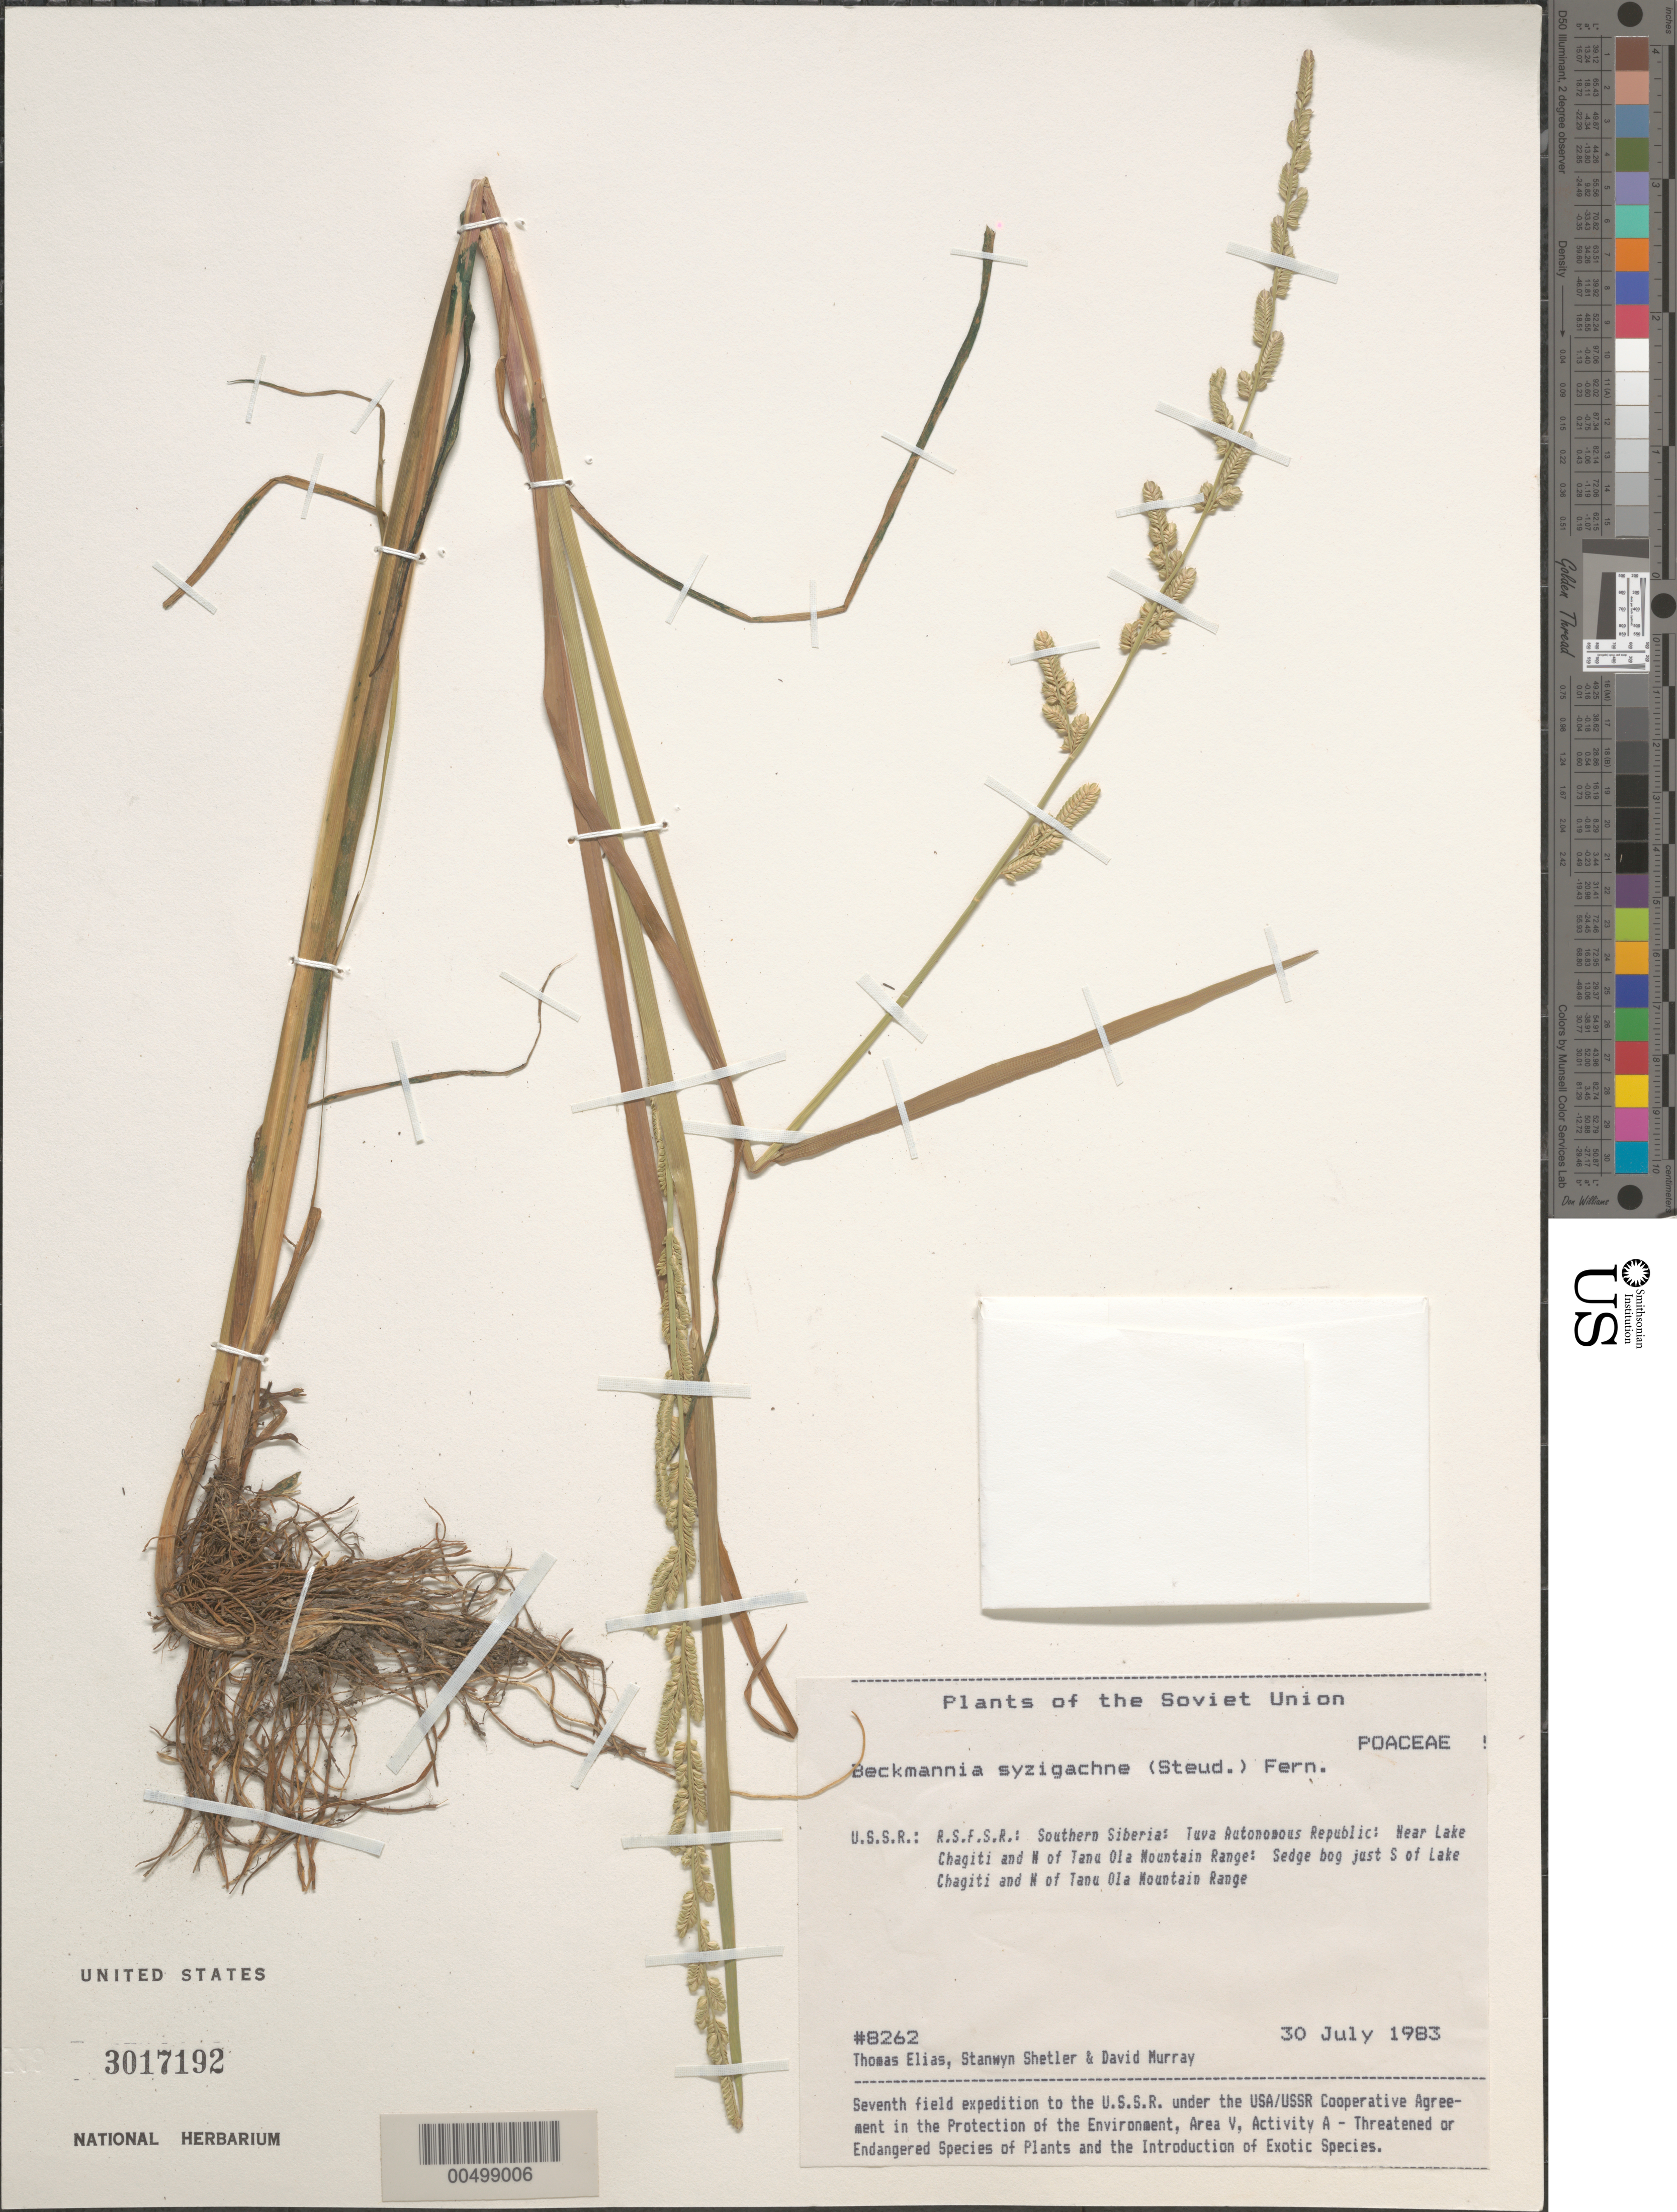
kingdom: Plantae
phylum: Tracheophyta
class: Liliopsida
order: Poales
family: Poaceae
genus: Beckmannia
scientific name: Beckmannia syzigachne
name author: (Steud.) Fernald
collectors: T. Elias, S. Shetler & D. F. Murray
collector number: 8262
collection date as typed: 30 Jul 1983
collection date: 1983-07-30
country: Russian Federation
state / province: Tuva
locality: just S of Lake Chagitai and N of Tannu-Ola Mountain Range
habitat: sedge bog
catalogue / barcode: US 3017192